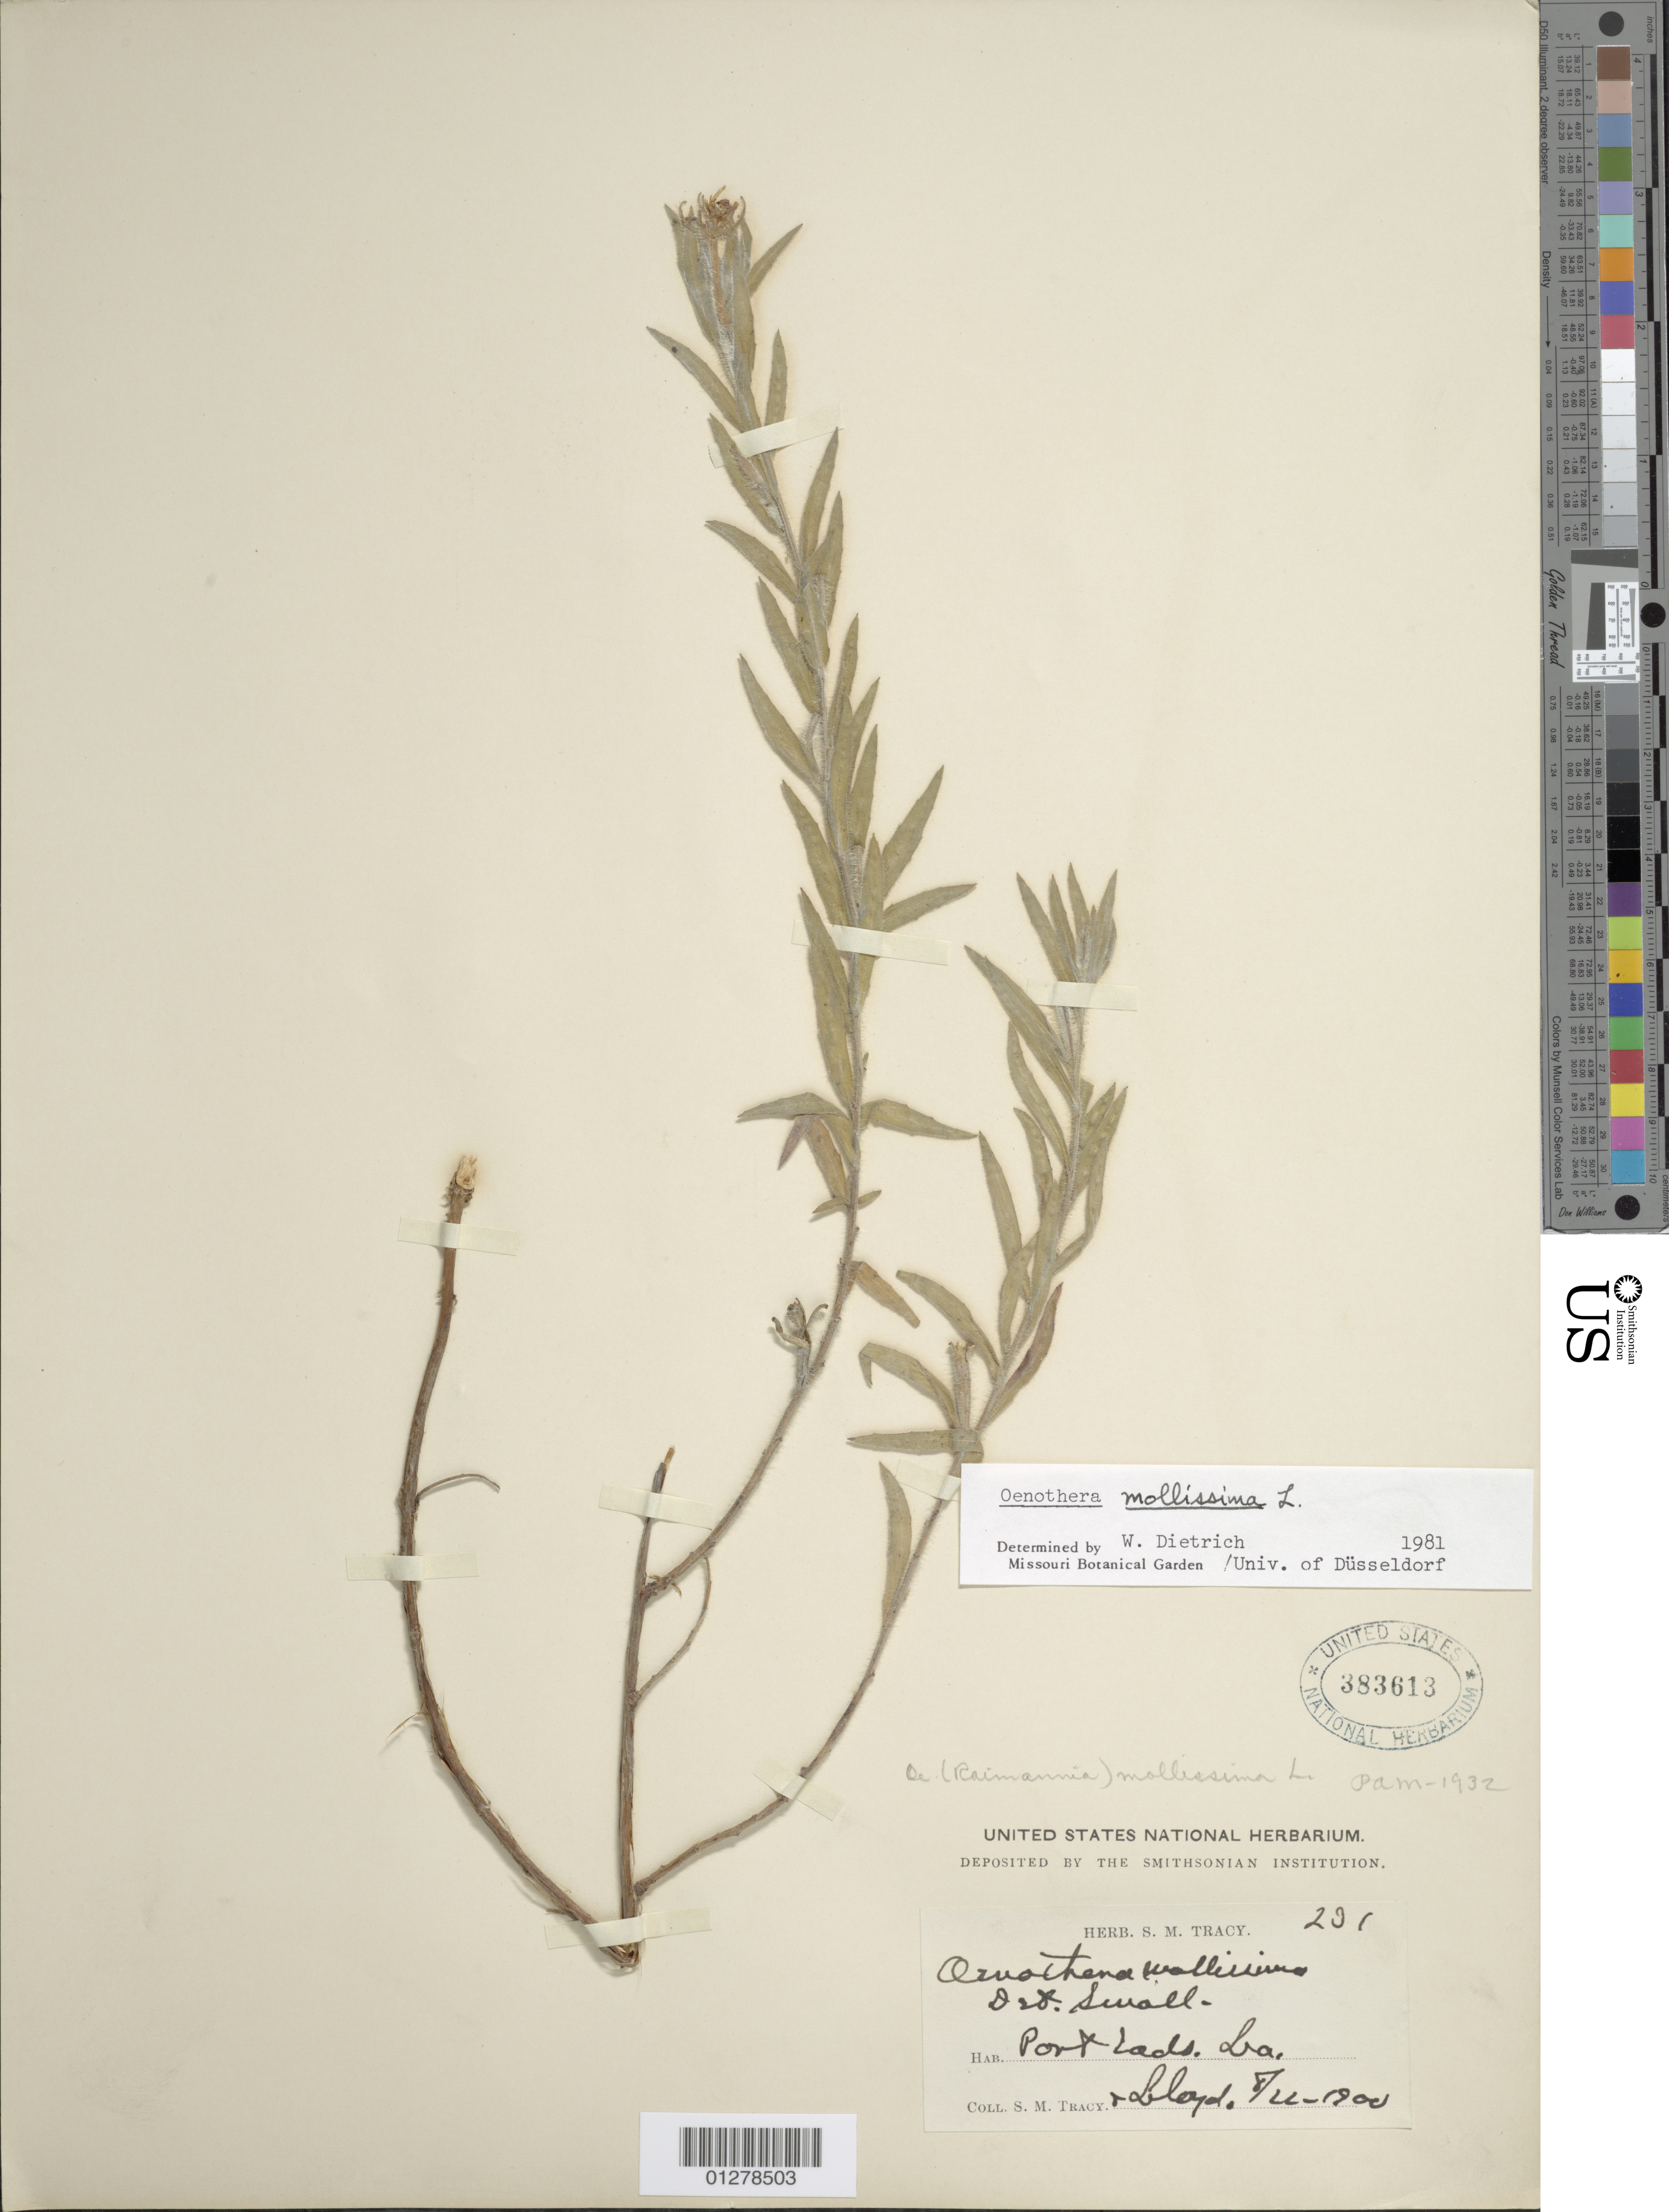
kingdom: Plantae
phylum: Tracheophyta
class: Magnoliopsida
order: Myrtales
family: Onagraceae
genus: Oenothera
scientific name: Oenothera mollissima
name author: L.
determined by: Dietrich, W.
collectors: S. M. Tracy & -- Lloyd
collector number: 201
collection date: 1900-08-22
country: United States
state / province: Louisiana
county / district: Plaquemines Parish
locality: Port Eads.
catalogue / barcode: US 383613